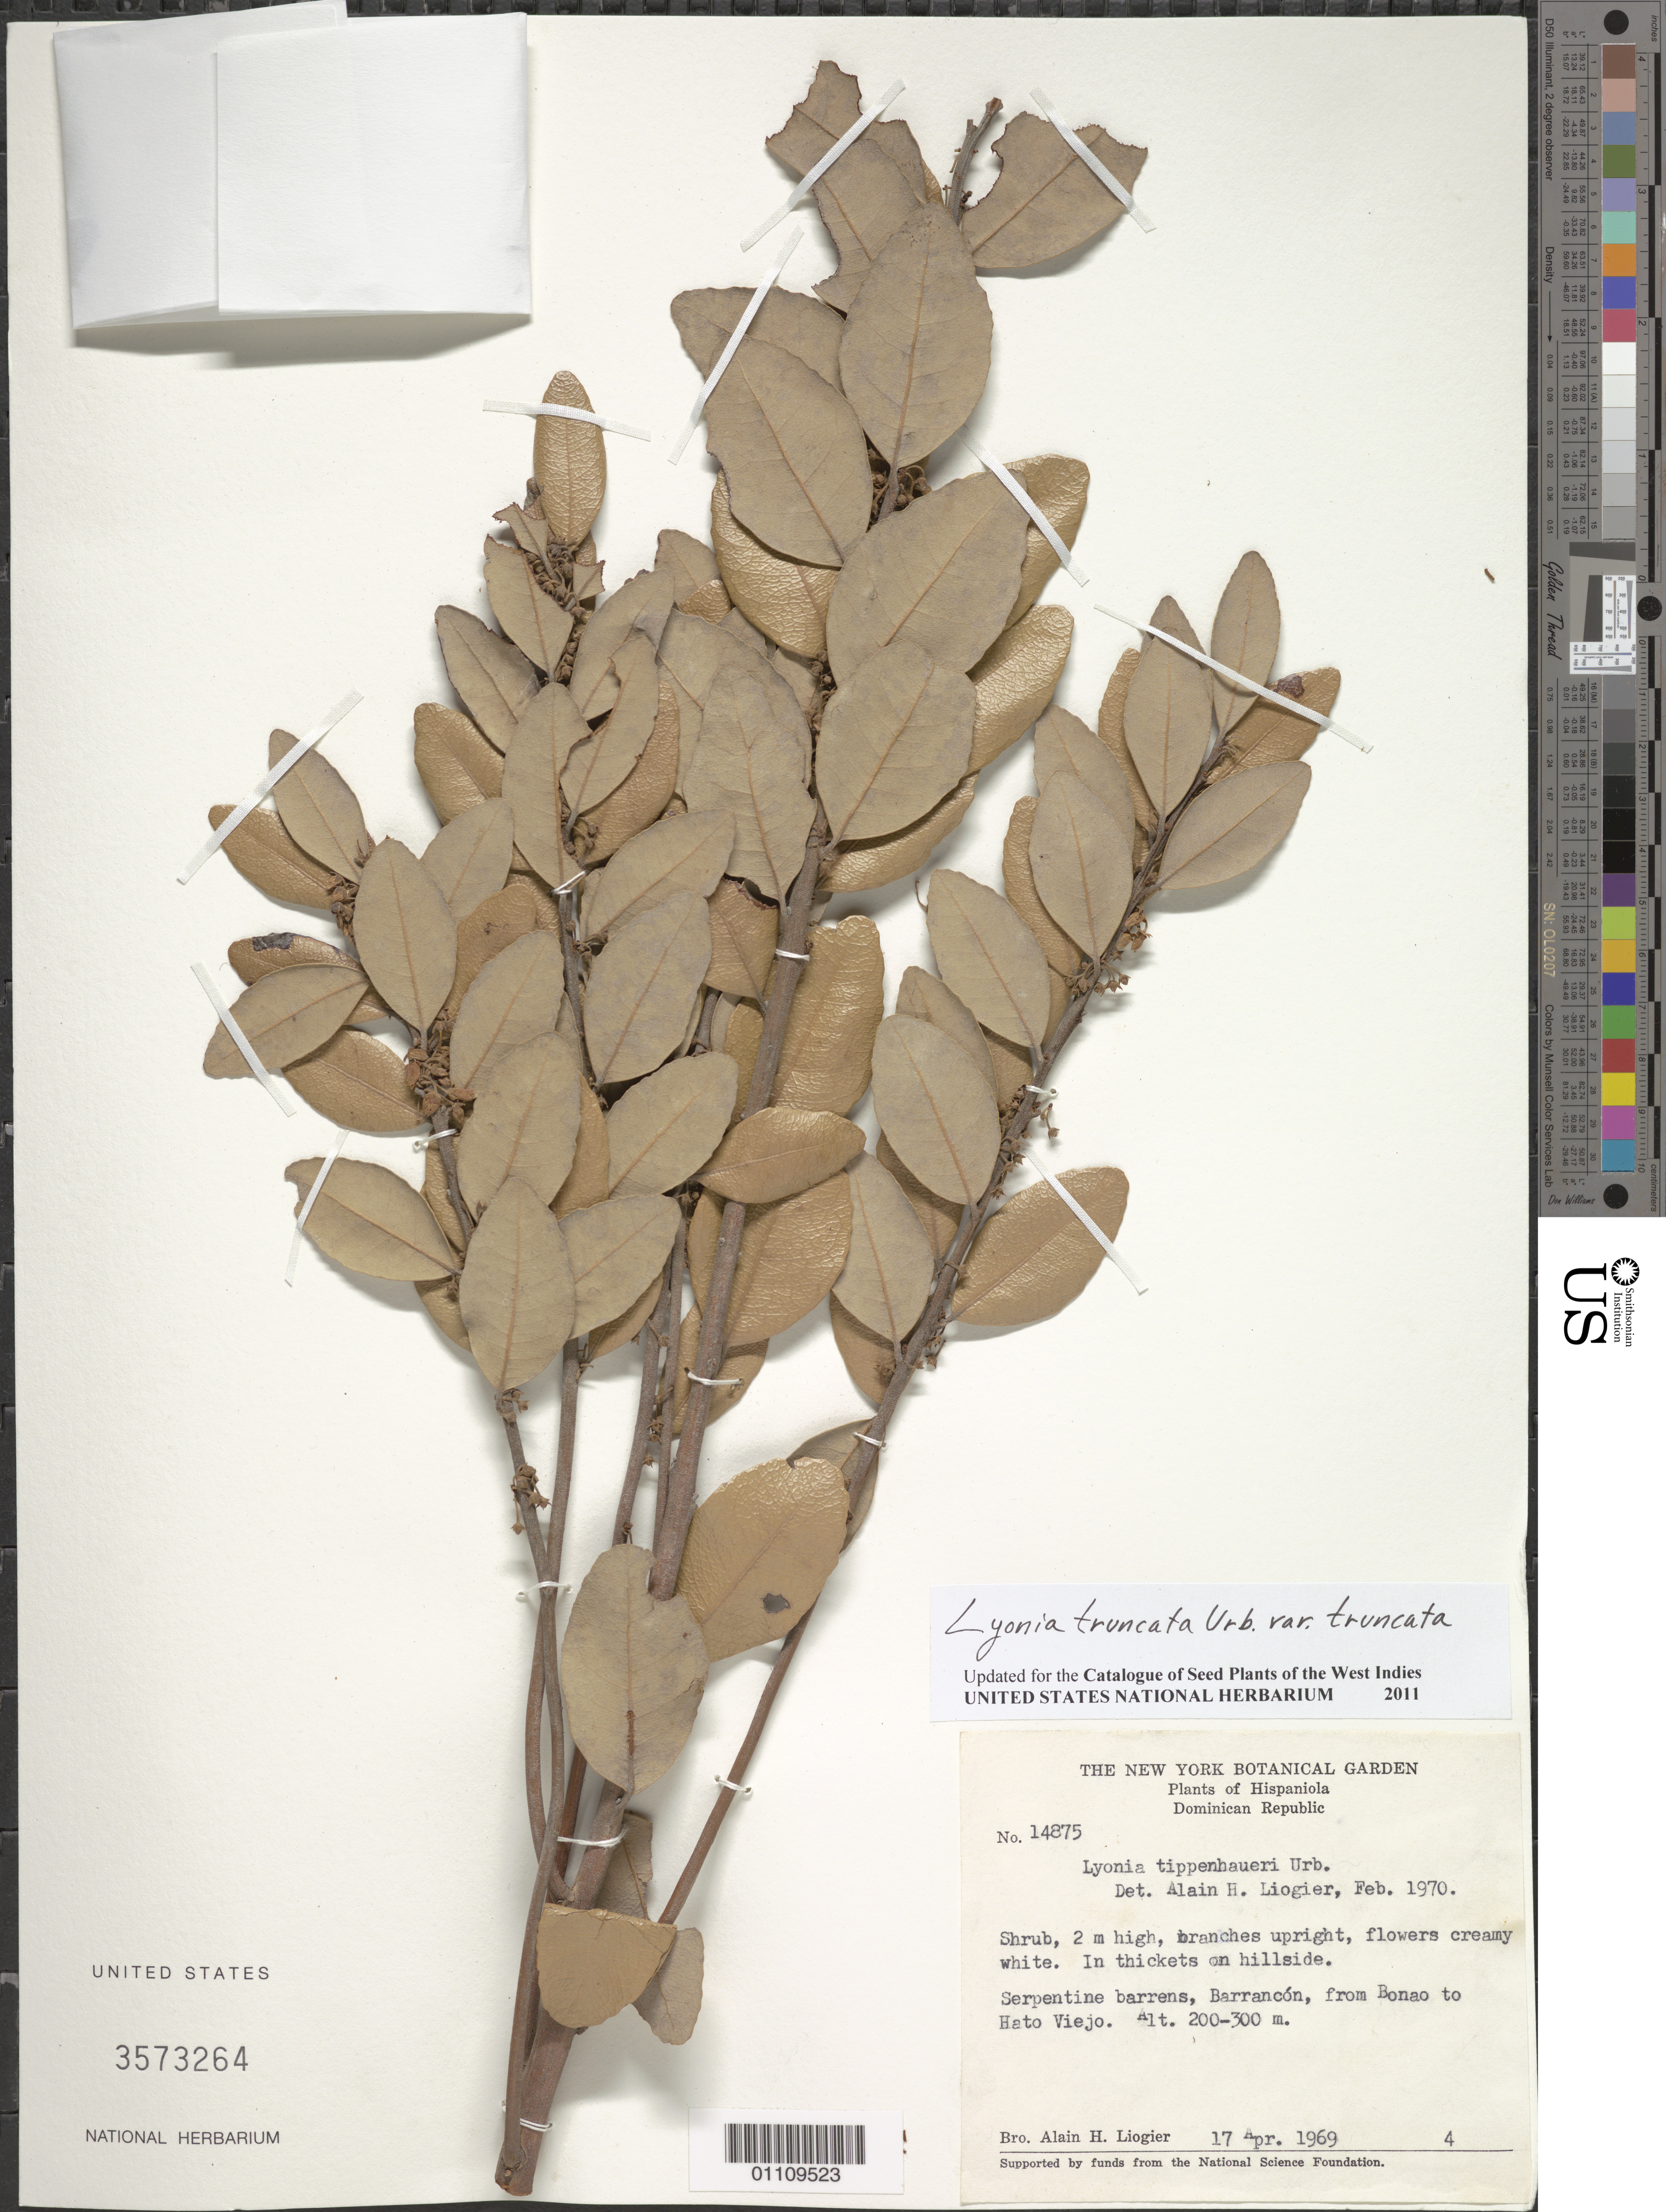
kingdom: Plantae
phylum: Tracheophyta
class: Magnoliopsida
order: Ericales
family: Ericaceae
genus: Lyonia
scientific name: Lyonia truncata var. truncata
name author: Urb.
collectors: A. H. Liogier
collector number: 14875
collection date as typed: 17 Apr 1969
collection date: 1969-04-17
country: Dominican Republic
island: Hispaniola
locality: Barrancón, from Bonao to Hato Viejo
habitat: Serpentine barrens; in thickets on hillside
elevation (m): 200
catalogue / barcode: US 3573264